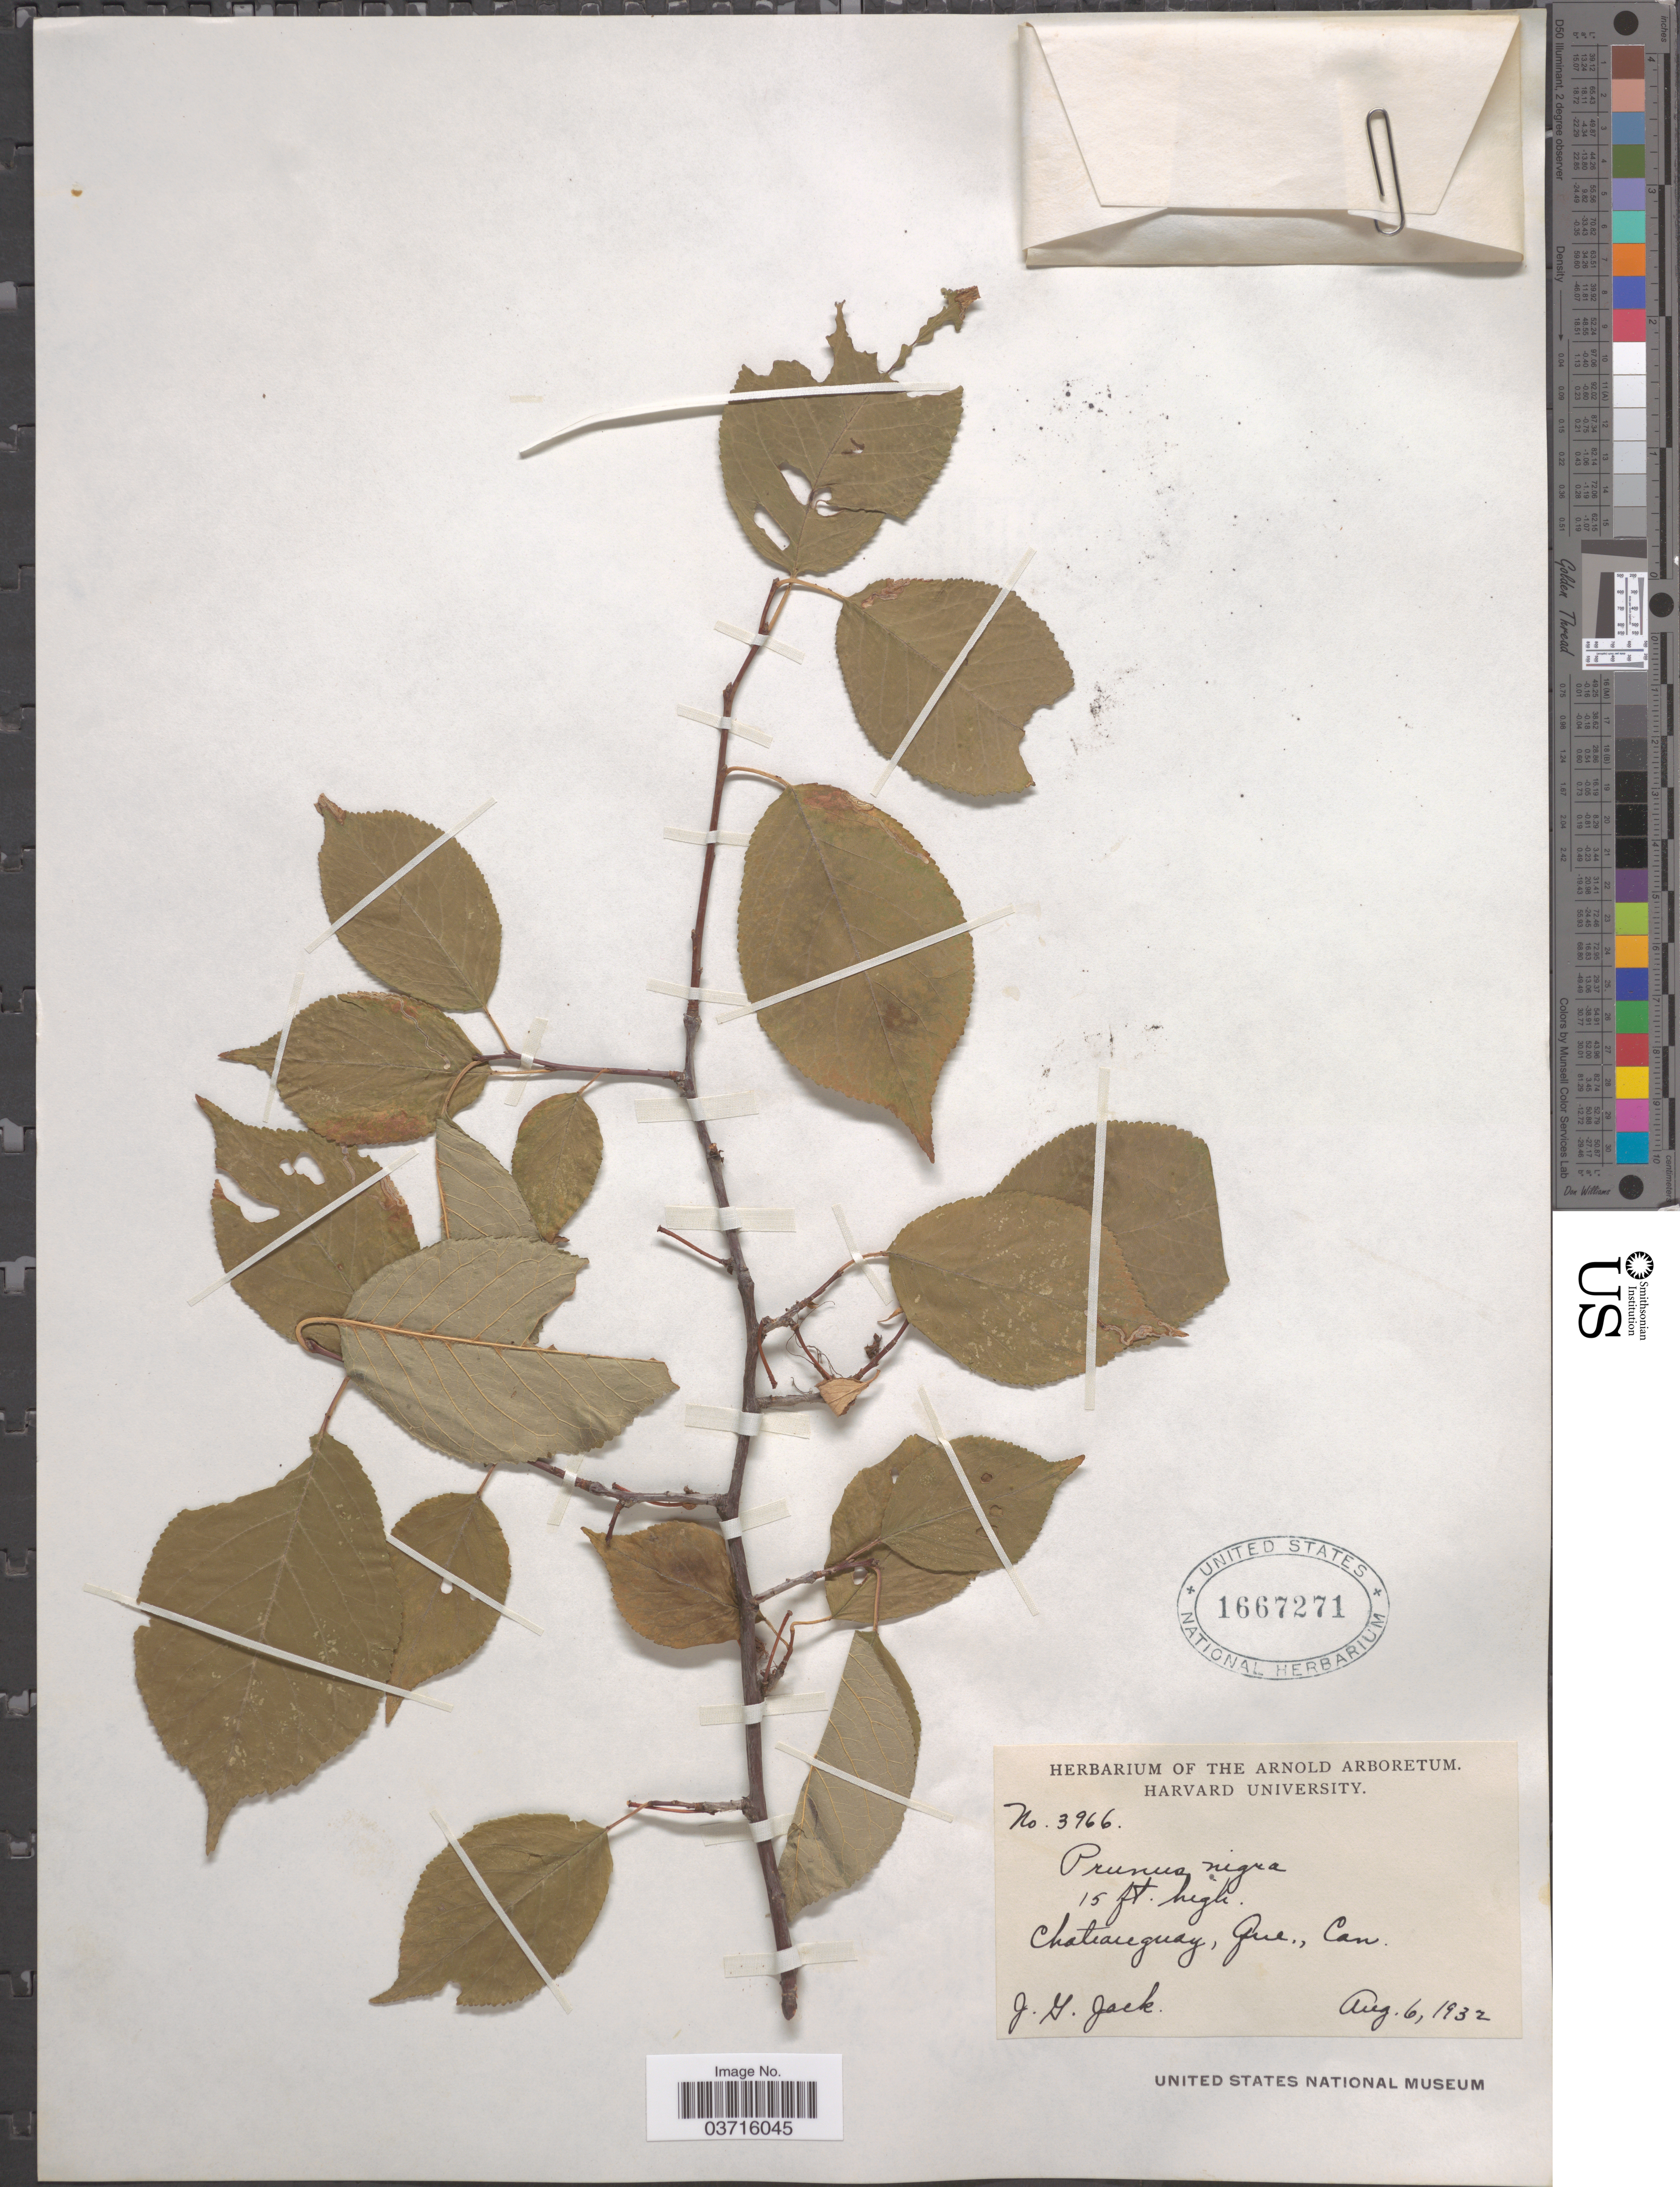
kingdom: Plantae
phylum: Tracheophyta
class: Magnoliopsida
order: Rosales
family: Rosaceae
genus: Prunus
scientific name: Prunus nigra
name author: Wight & Hedrick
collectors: J. G. Jack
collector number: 3966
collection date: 1932-08-06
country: Canada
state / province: Quebec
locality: Chateauguay.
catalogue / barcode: US 1667271